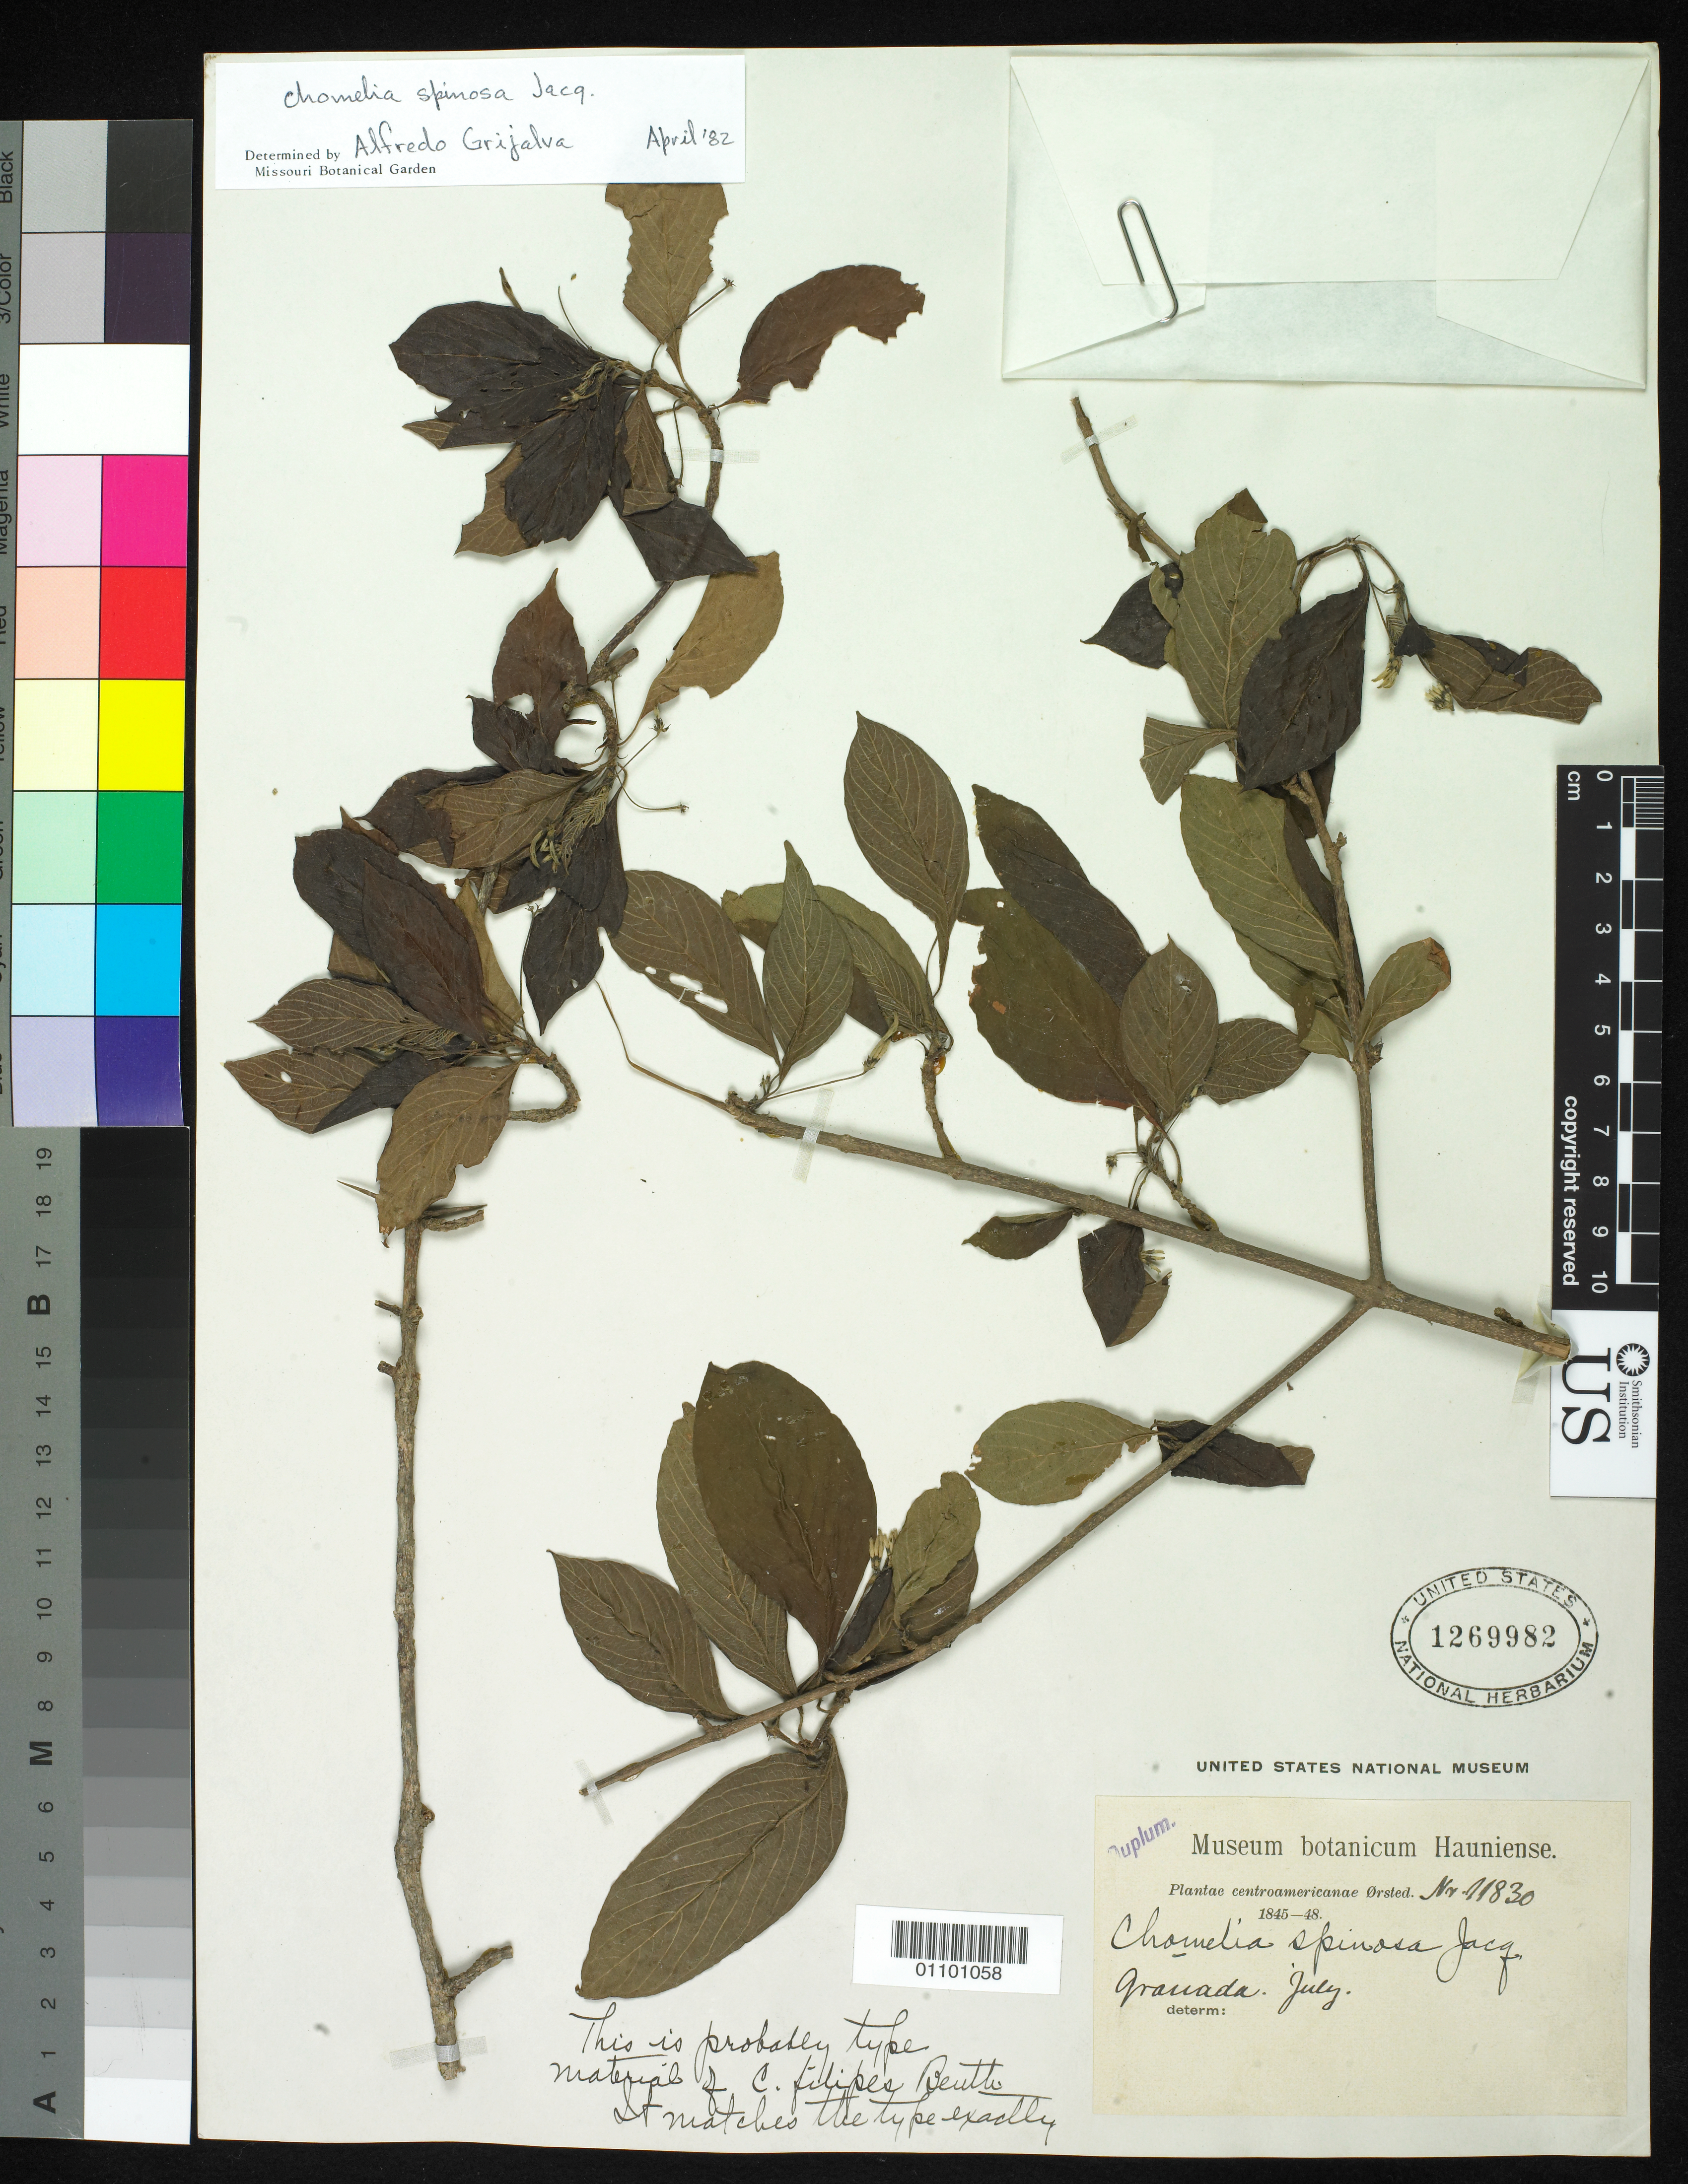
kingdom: Plantae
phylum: Tracheophyta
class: Magnoliopsida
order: Gentianales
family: Rubiaceae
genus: Chomelia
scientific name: Chomelia filipes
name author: Benth.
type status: Possible Syntype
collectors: A. S. Oersted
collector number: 11830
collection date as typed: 1845 to -- --- 1848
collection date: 1845/1848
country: Nicaragua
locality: Granada.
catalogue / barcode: US 1269982